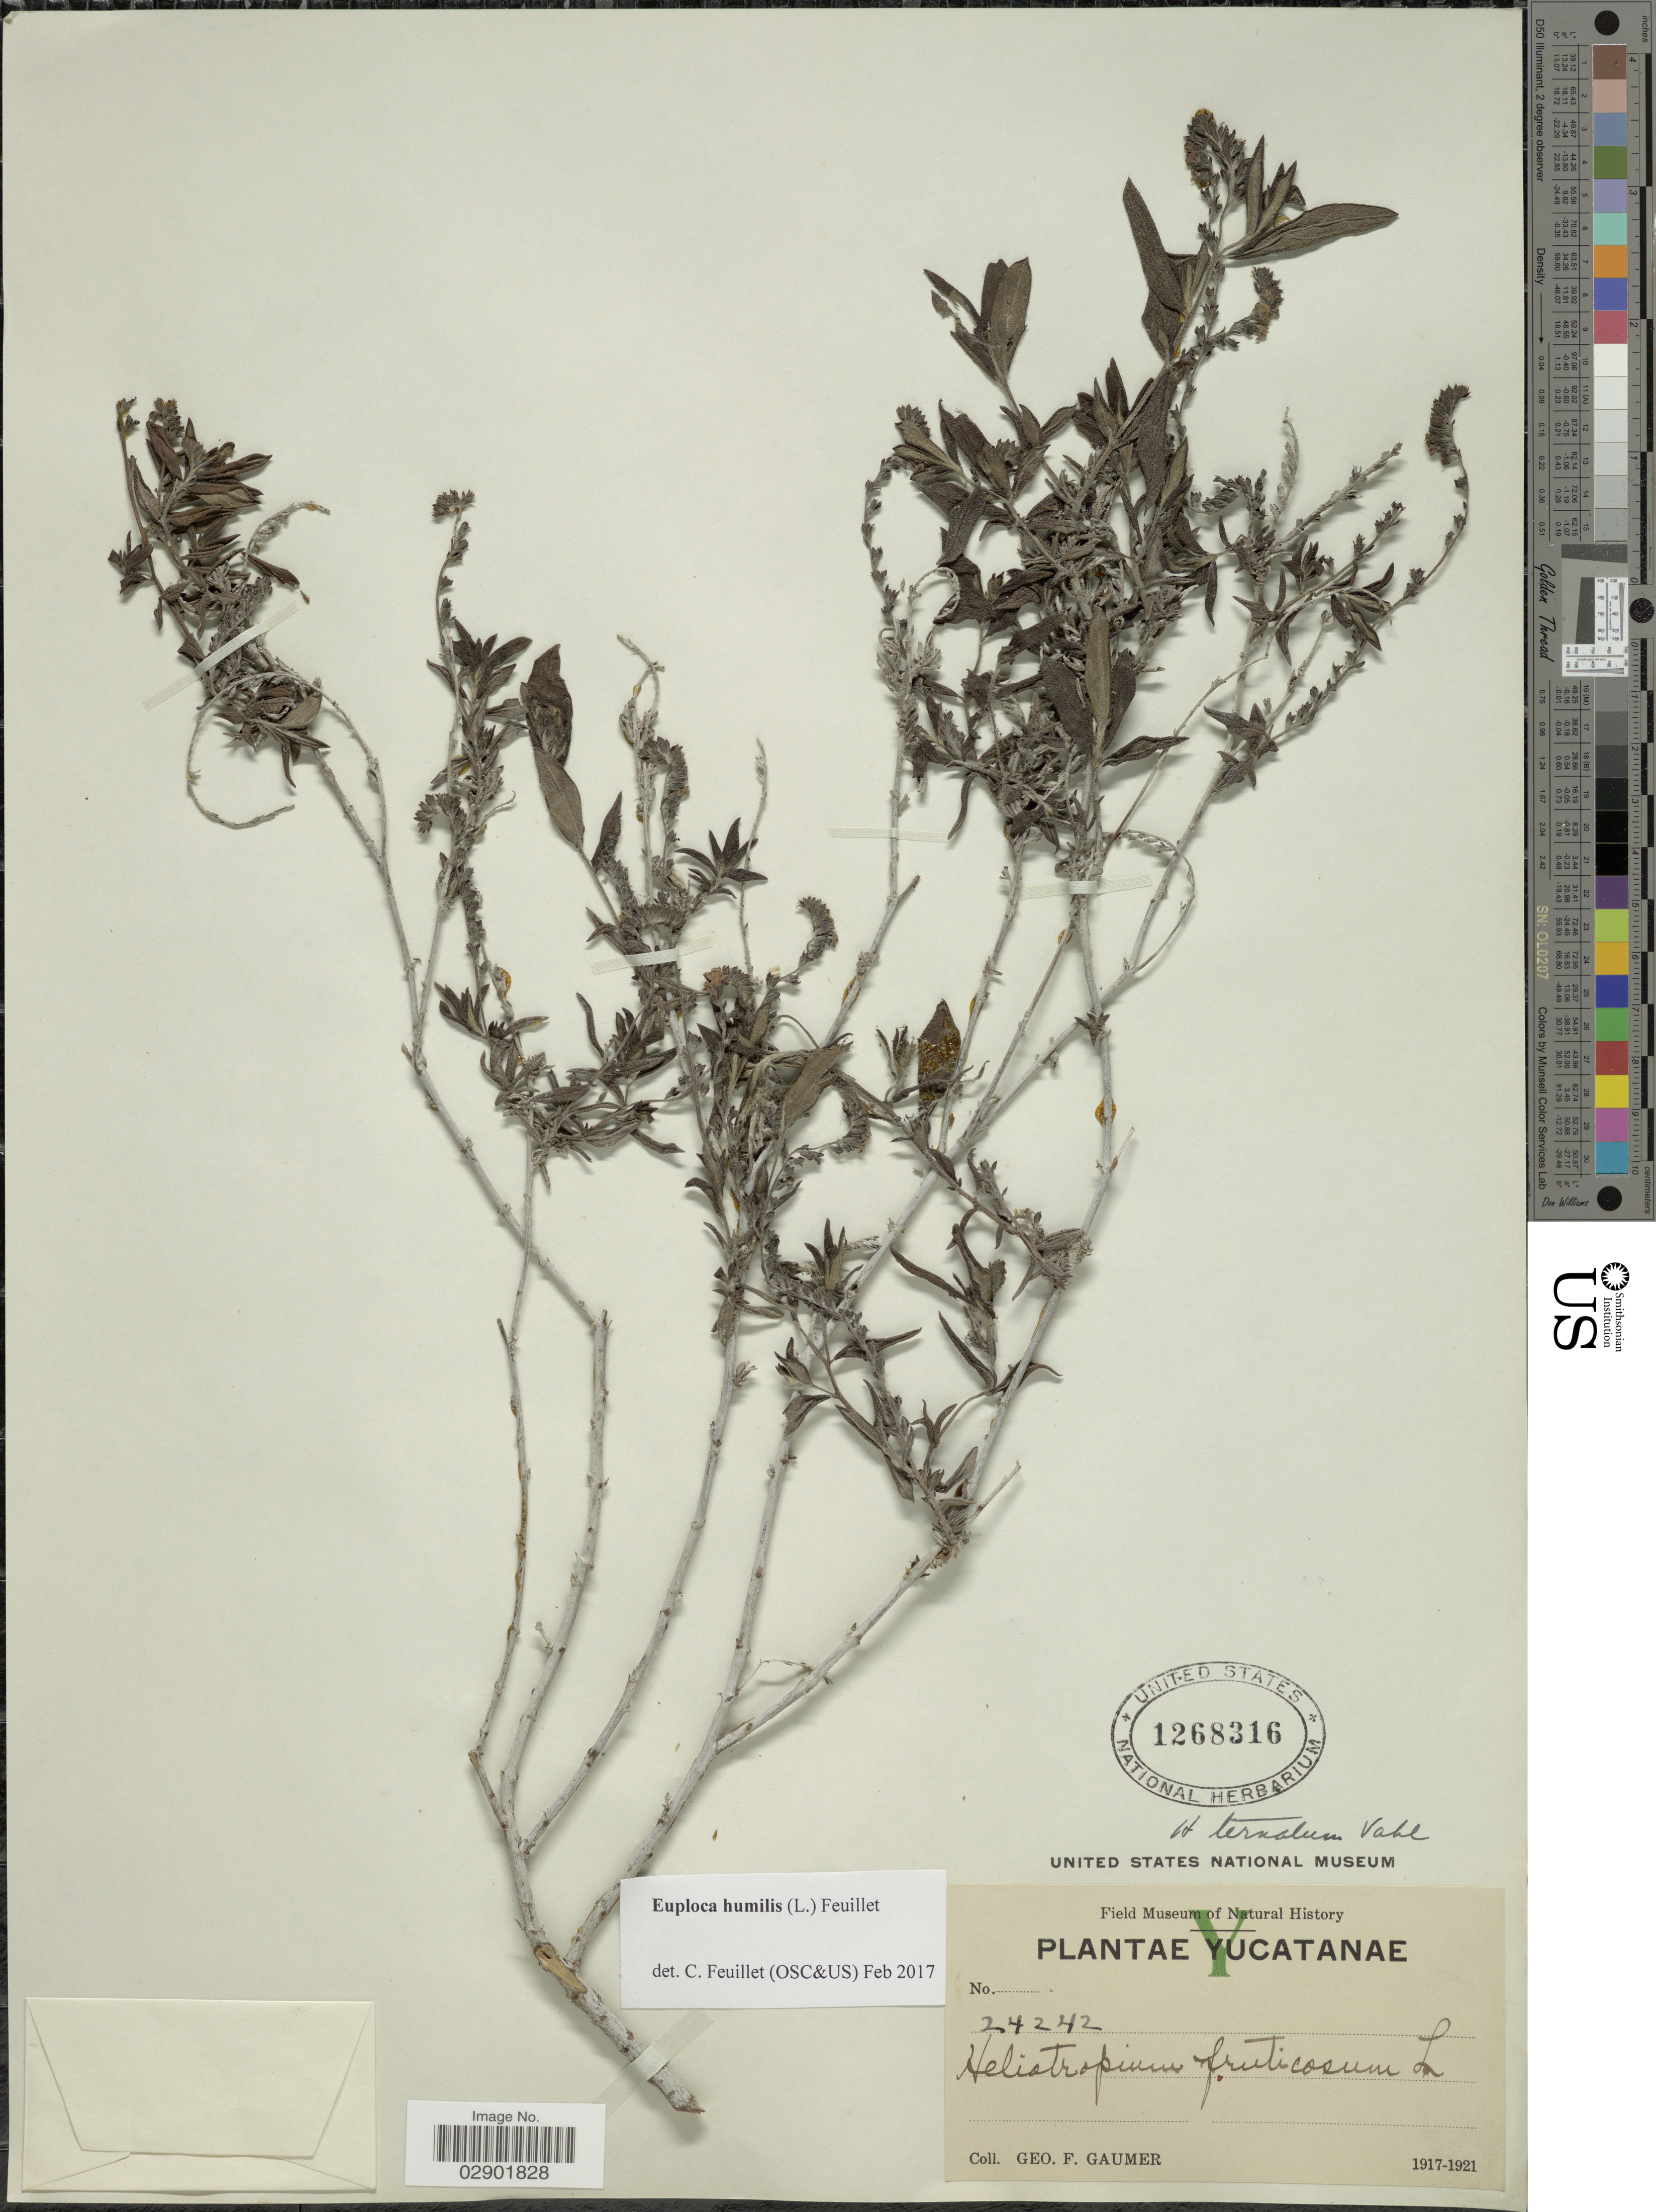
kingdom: Plantae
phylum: Tracheophyta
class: Magnoliopsida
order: Boraginales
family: Heliotropiaceae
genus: Euploca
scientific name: Euploca humilis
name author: (L.) Feuillet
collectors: G. F. Gaumer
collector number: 24242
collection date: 1917/1921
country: Mexico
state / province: Yucatán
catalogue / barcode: US 1268316